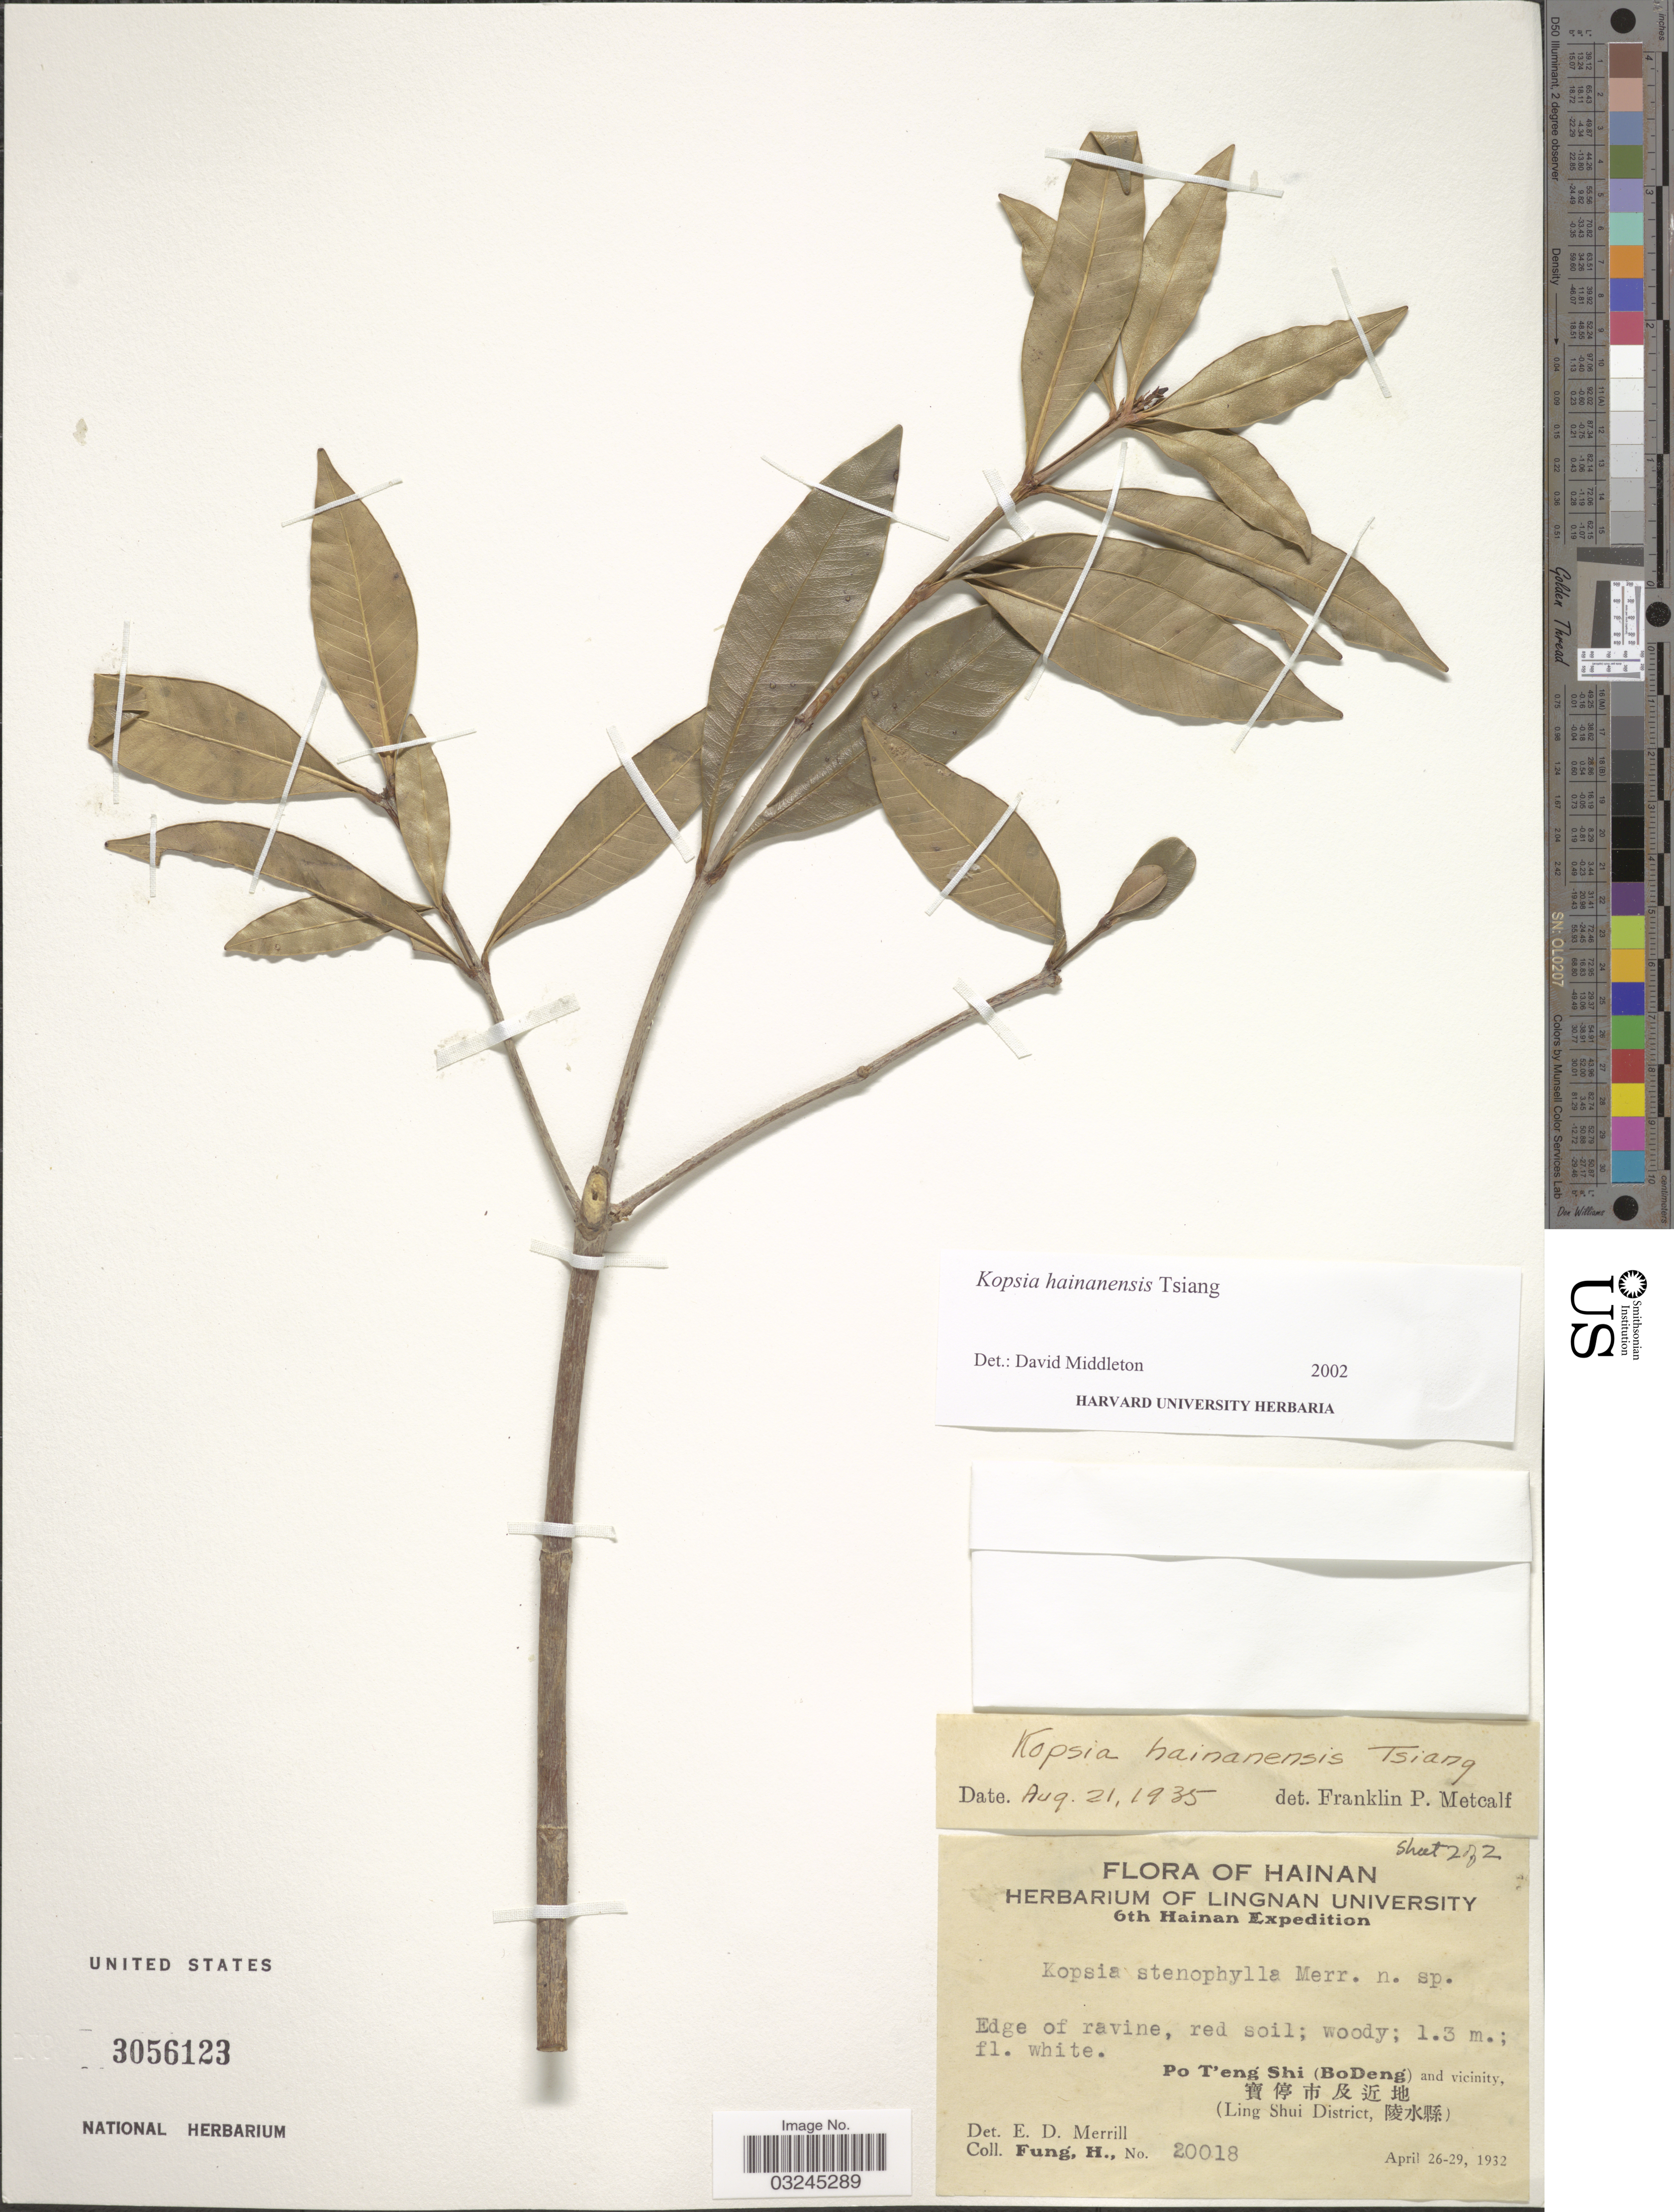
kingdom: Plantae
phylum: Tracheophyta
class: Magnoliopsida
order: Gentianales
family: Apocynaceae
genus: Kopsia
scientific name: Kopsia hainanensis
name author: Tsiang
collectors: H. Fung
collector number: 20018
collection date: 1932-04-26/1932-04-29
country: China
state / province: Hainan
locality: Po T'eng Shi (BoDeng) and vicinity, X. (Ling Shui District, X).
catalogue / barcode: US 3056123